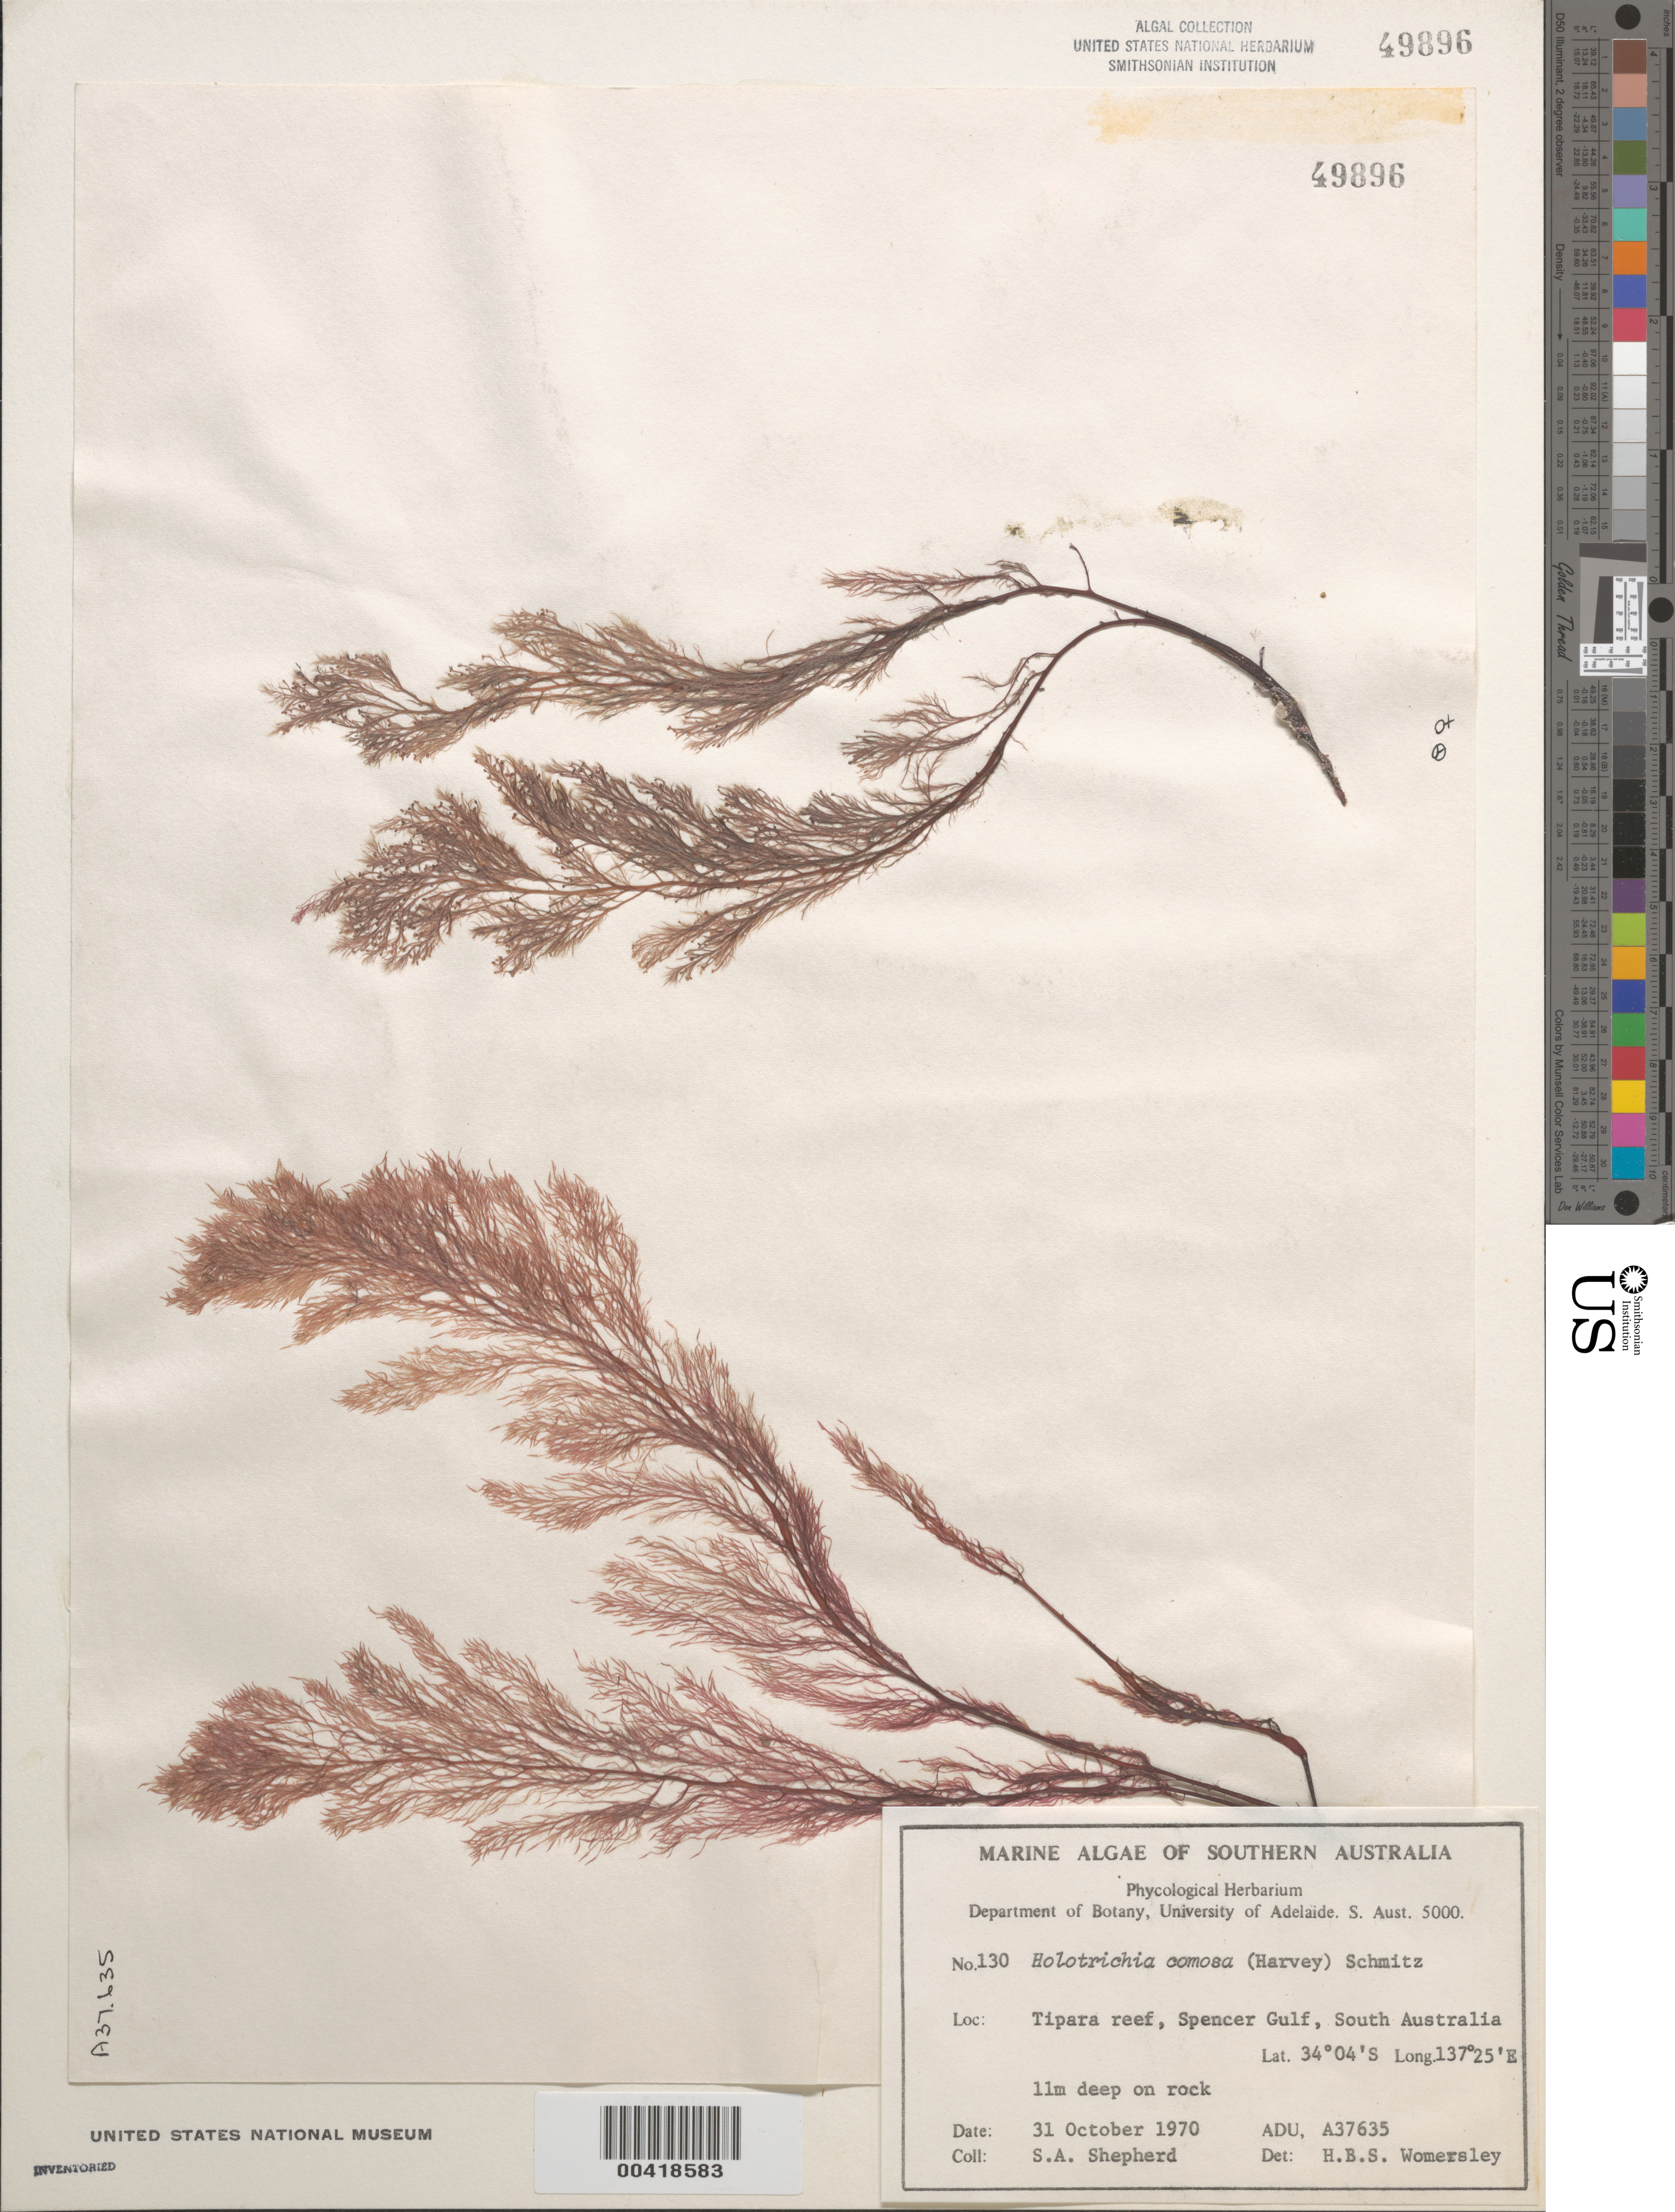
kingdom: Plantae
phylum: Rhodophyta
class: Florideophyceae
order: Ceramiales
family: Rhodomelaceae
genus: Holotrichia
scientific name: Holotrichia comosa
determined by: Womersley, H. B. S.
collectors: S. Shepherd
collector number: ADU A37635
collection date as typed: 31 Oct 1970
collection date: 1970-10-31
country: Australia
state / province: South Australia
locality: Tipara reef, spencer gulf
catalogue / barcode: US 49896